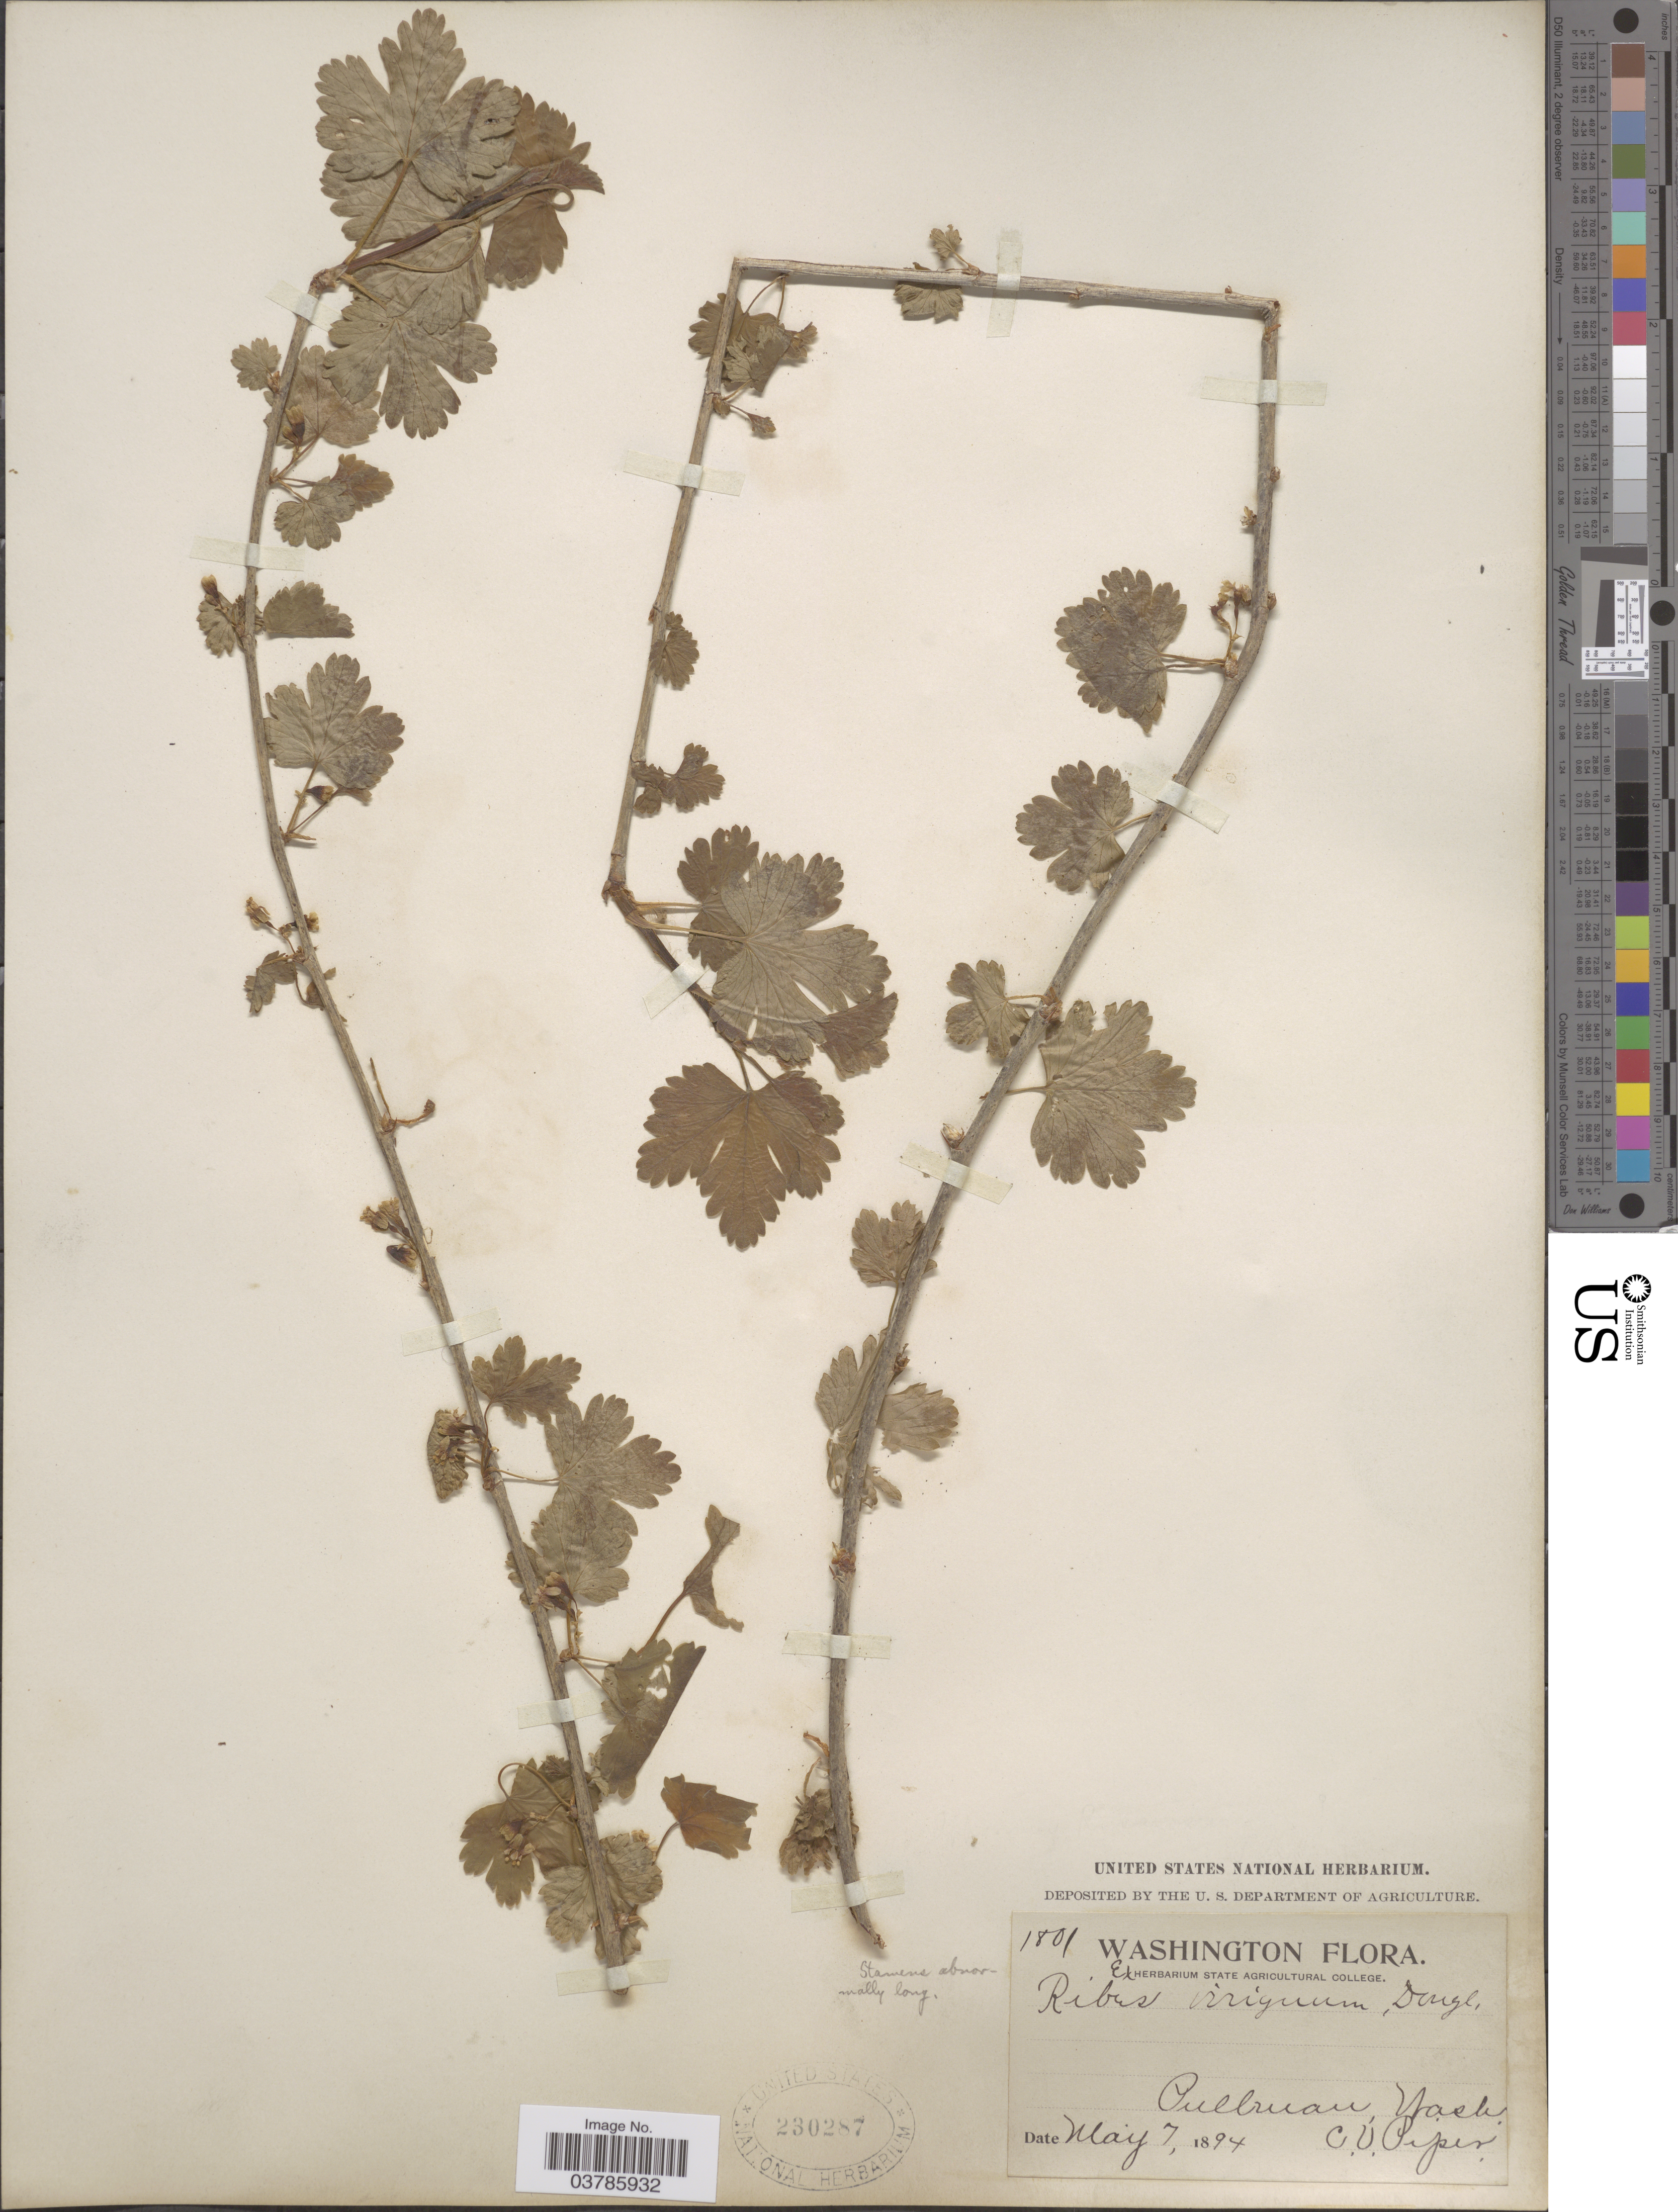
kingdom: Plantae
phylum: Tracheophyta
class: Magnoliopsida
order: Saxifragales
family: Grossulariaceae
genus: Ribes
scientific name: Ribes oxyacanthoides var. irriguum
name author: (Douglas) Jancz.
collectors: C. V. Piper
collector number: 1801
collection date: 1894-05-07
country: United States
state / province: Washington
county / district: Whitman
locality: Pullman.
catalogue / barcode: US 230287